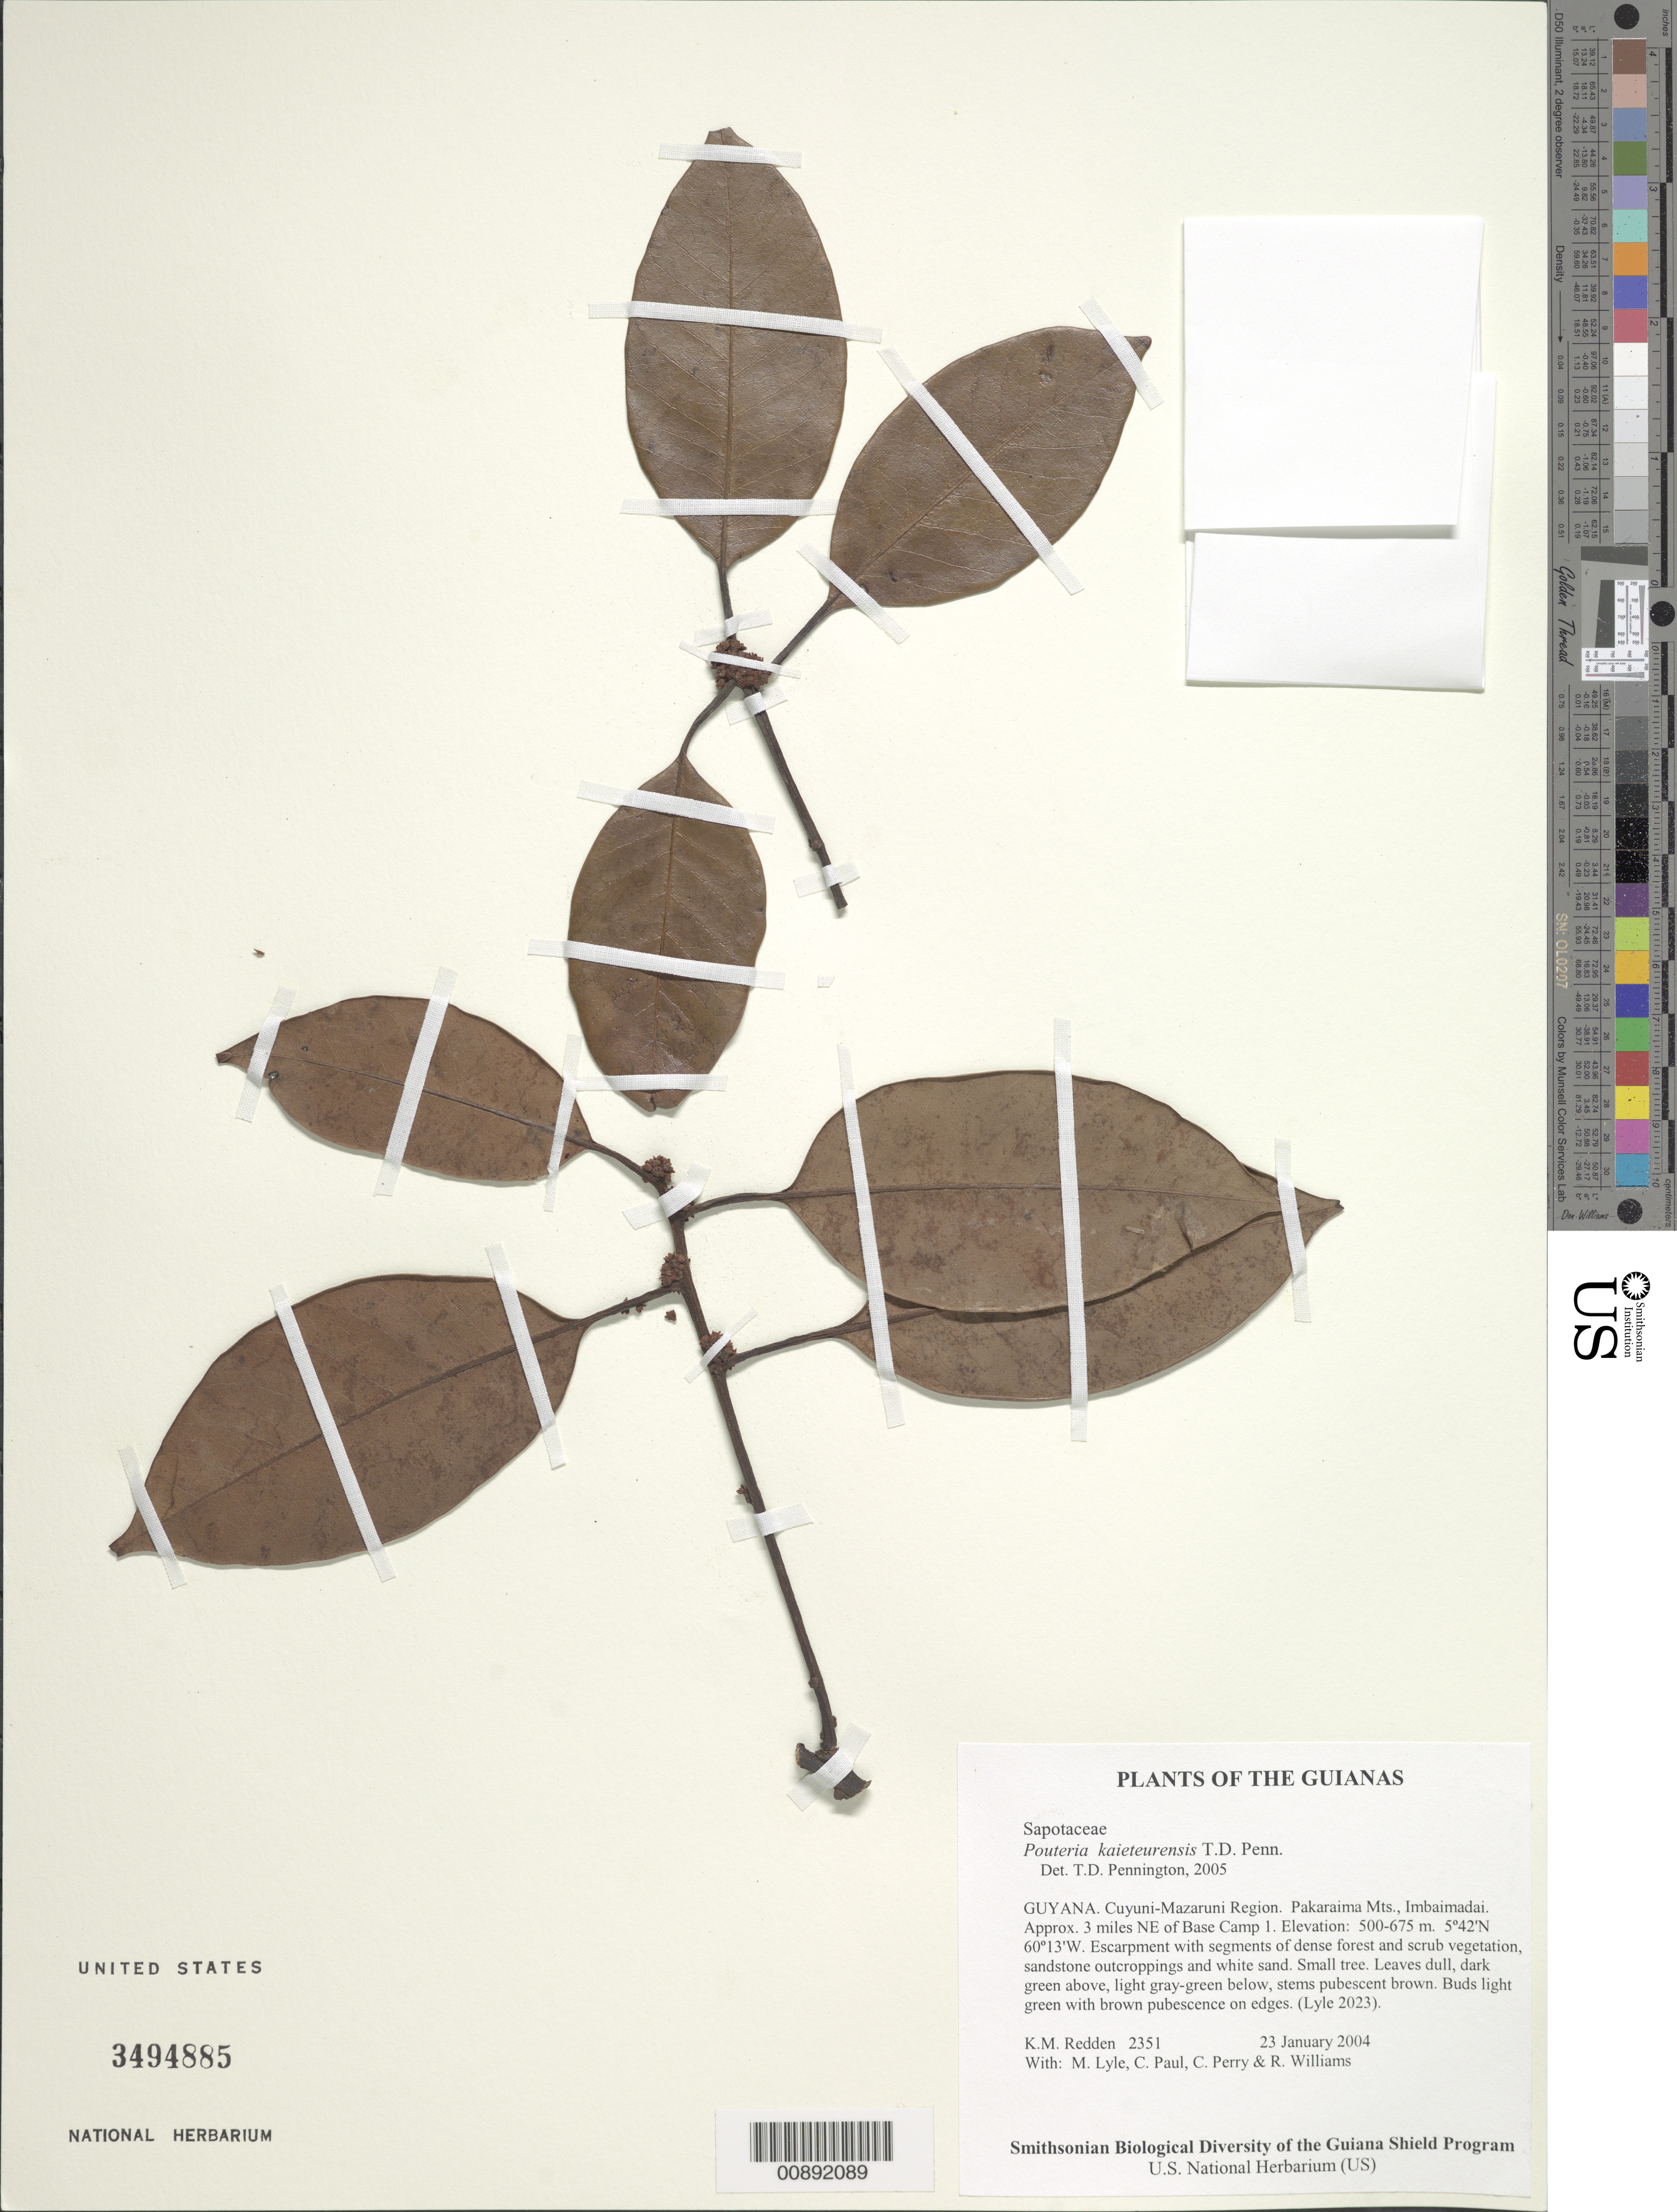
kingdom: Plantae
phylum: Tracheophyta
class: Magnoliopsida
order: Ericales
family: Sapotaceae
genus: Pouteria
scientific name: Pouteria kaieteurensis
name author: T.D. Penn.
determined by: Pennington, T. D., (K)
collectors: K. M. Redden, M. Lyle, C. Paul, C. Perry & R. Williams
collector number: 2351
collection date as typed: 23 January 2004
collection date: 2004-01-23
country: Guyana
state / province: Cuyuni-Mazaruni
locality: Pakaraima Mts., Imbaimadai. Approx. 3 miles NE of Base Camp 1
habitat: Escarpment with segments of dense forest and scrub vegetation, sandstone outcroppings and white sand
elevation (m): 500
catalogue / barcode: US 3494885